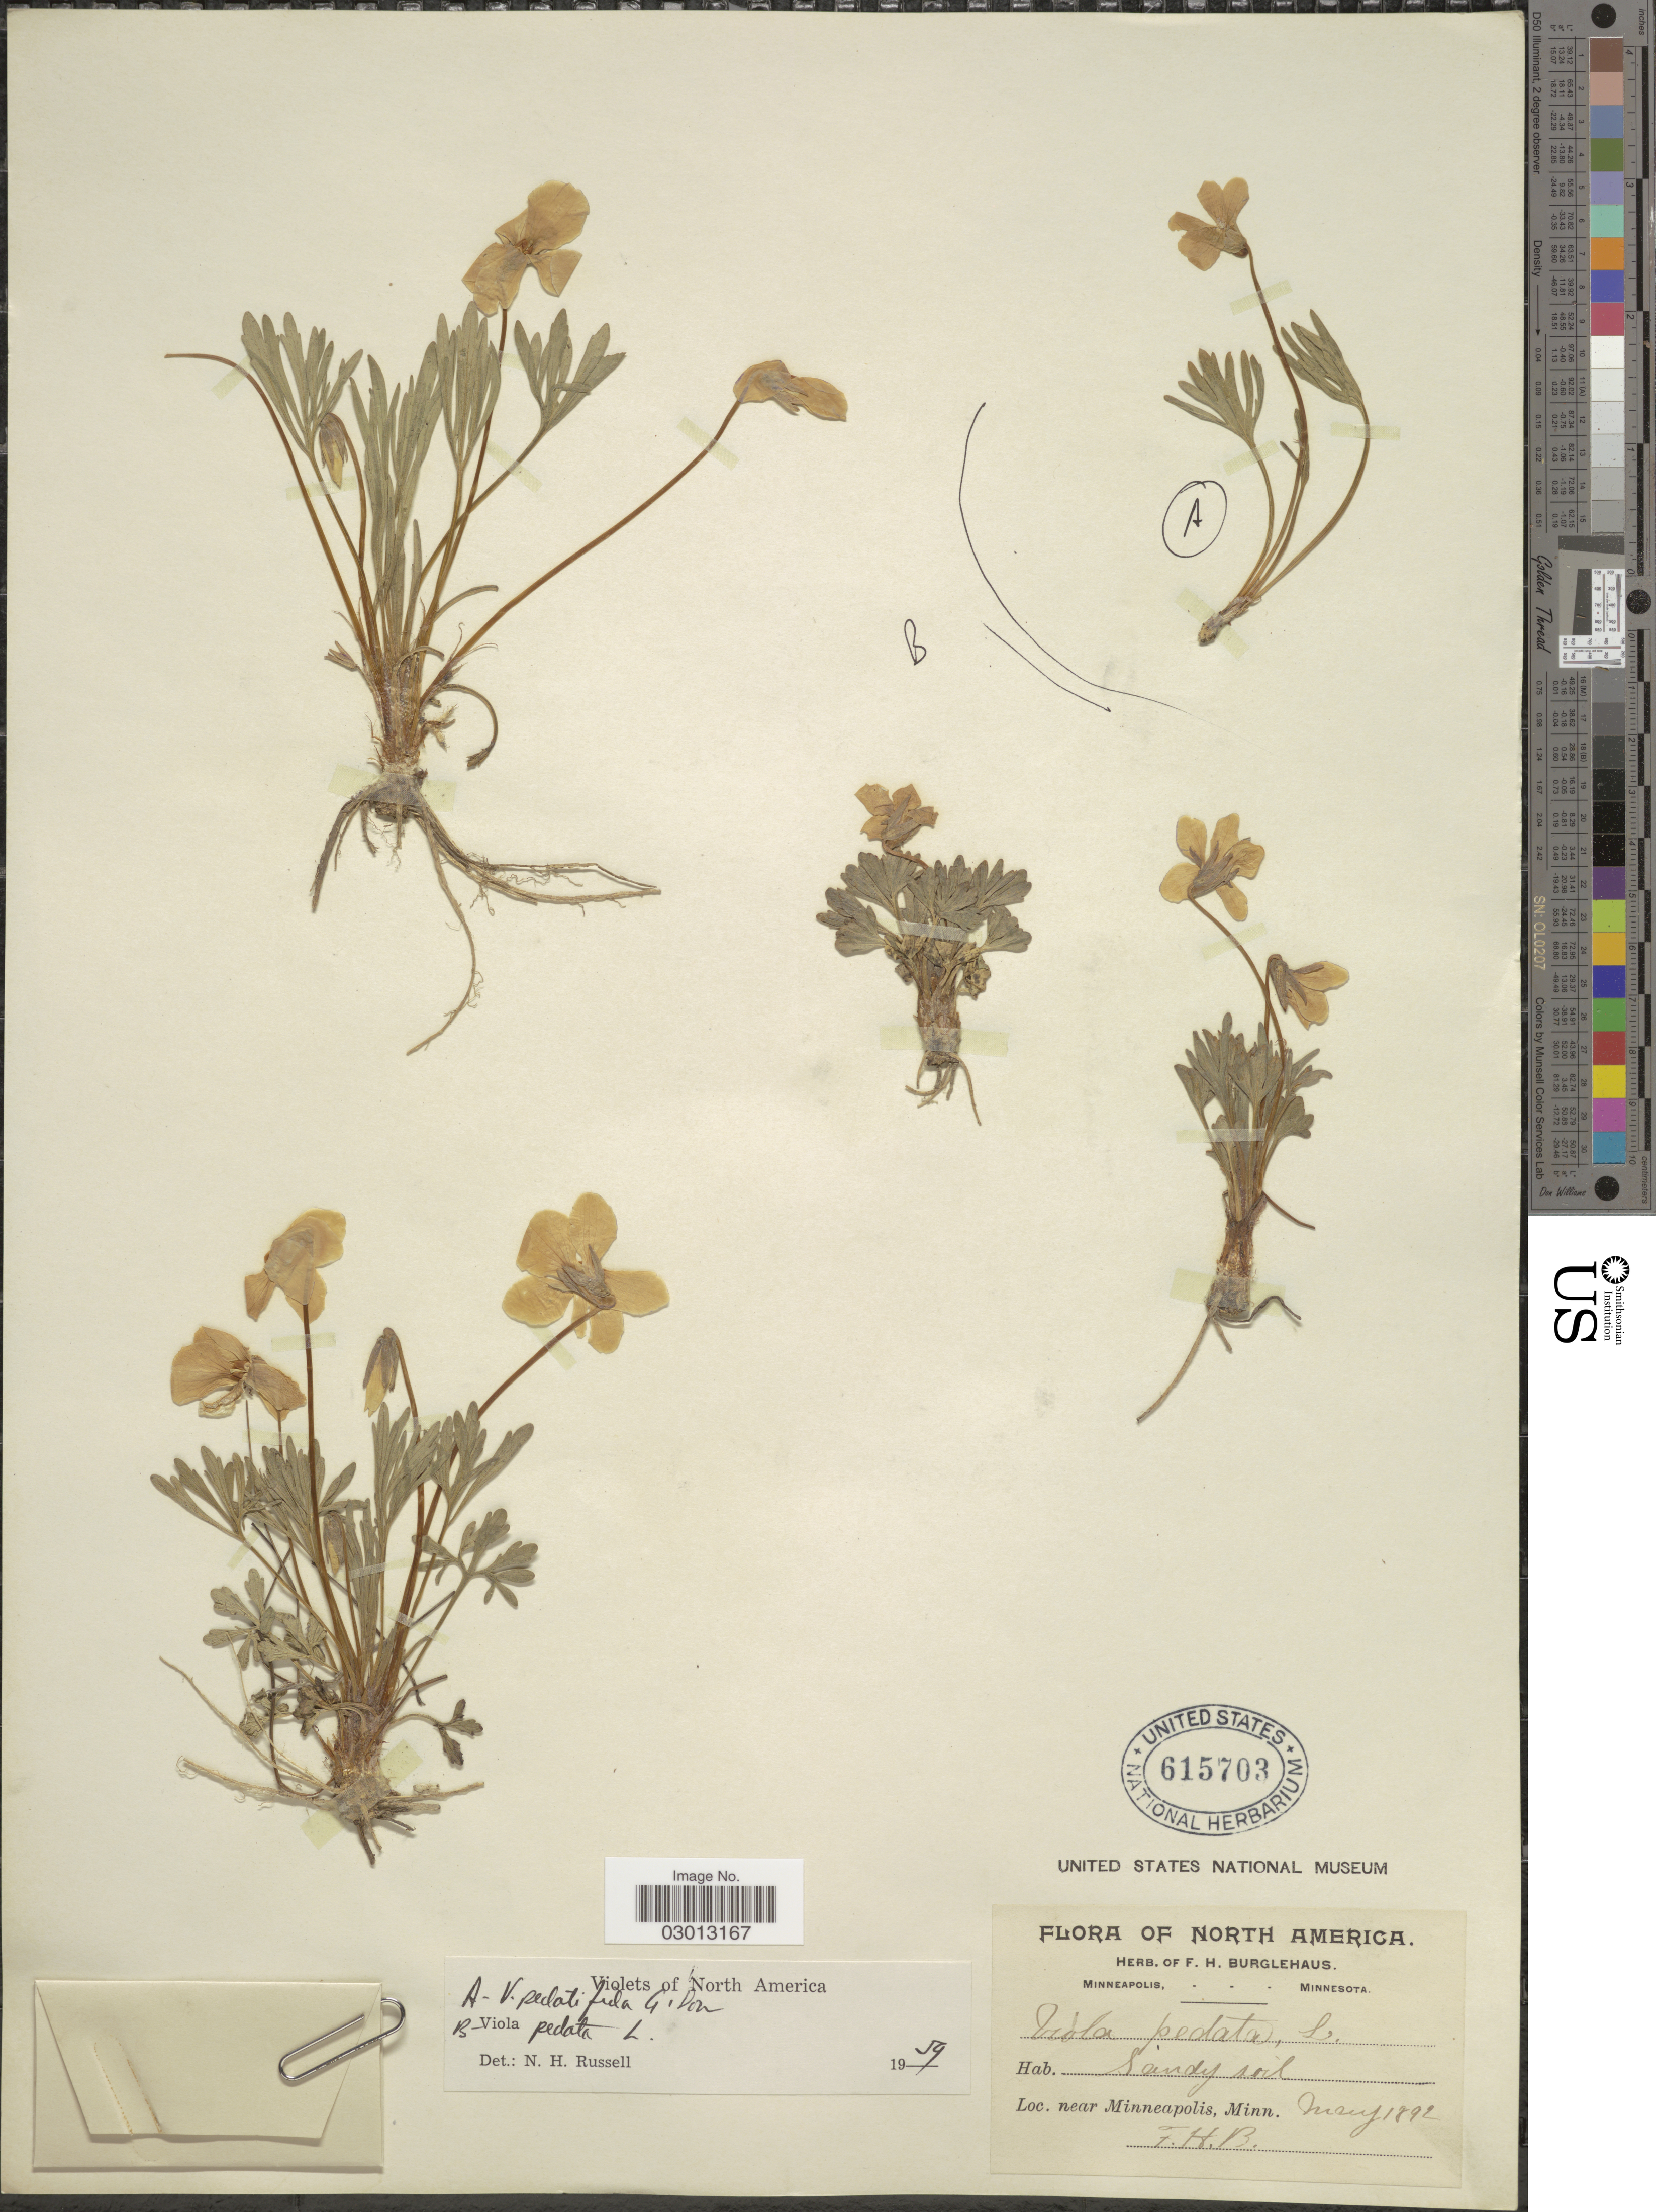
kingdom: Plantae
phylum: Tracheophyta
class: Magnoliopsida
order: Malpighiales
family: Violaceae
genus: Viola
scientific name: Viola pedata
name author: L.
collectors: F. Burglehaus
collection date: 1892-05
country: United States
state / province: Minnesota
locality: Near Minneapolis.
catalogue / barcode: US 615703